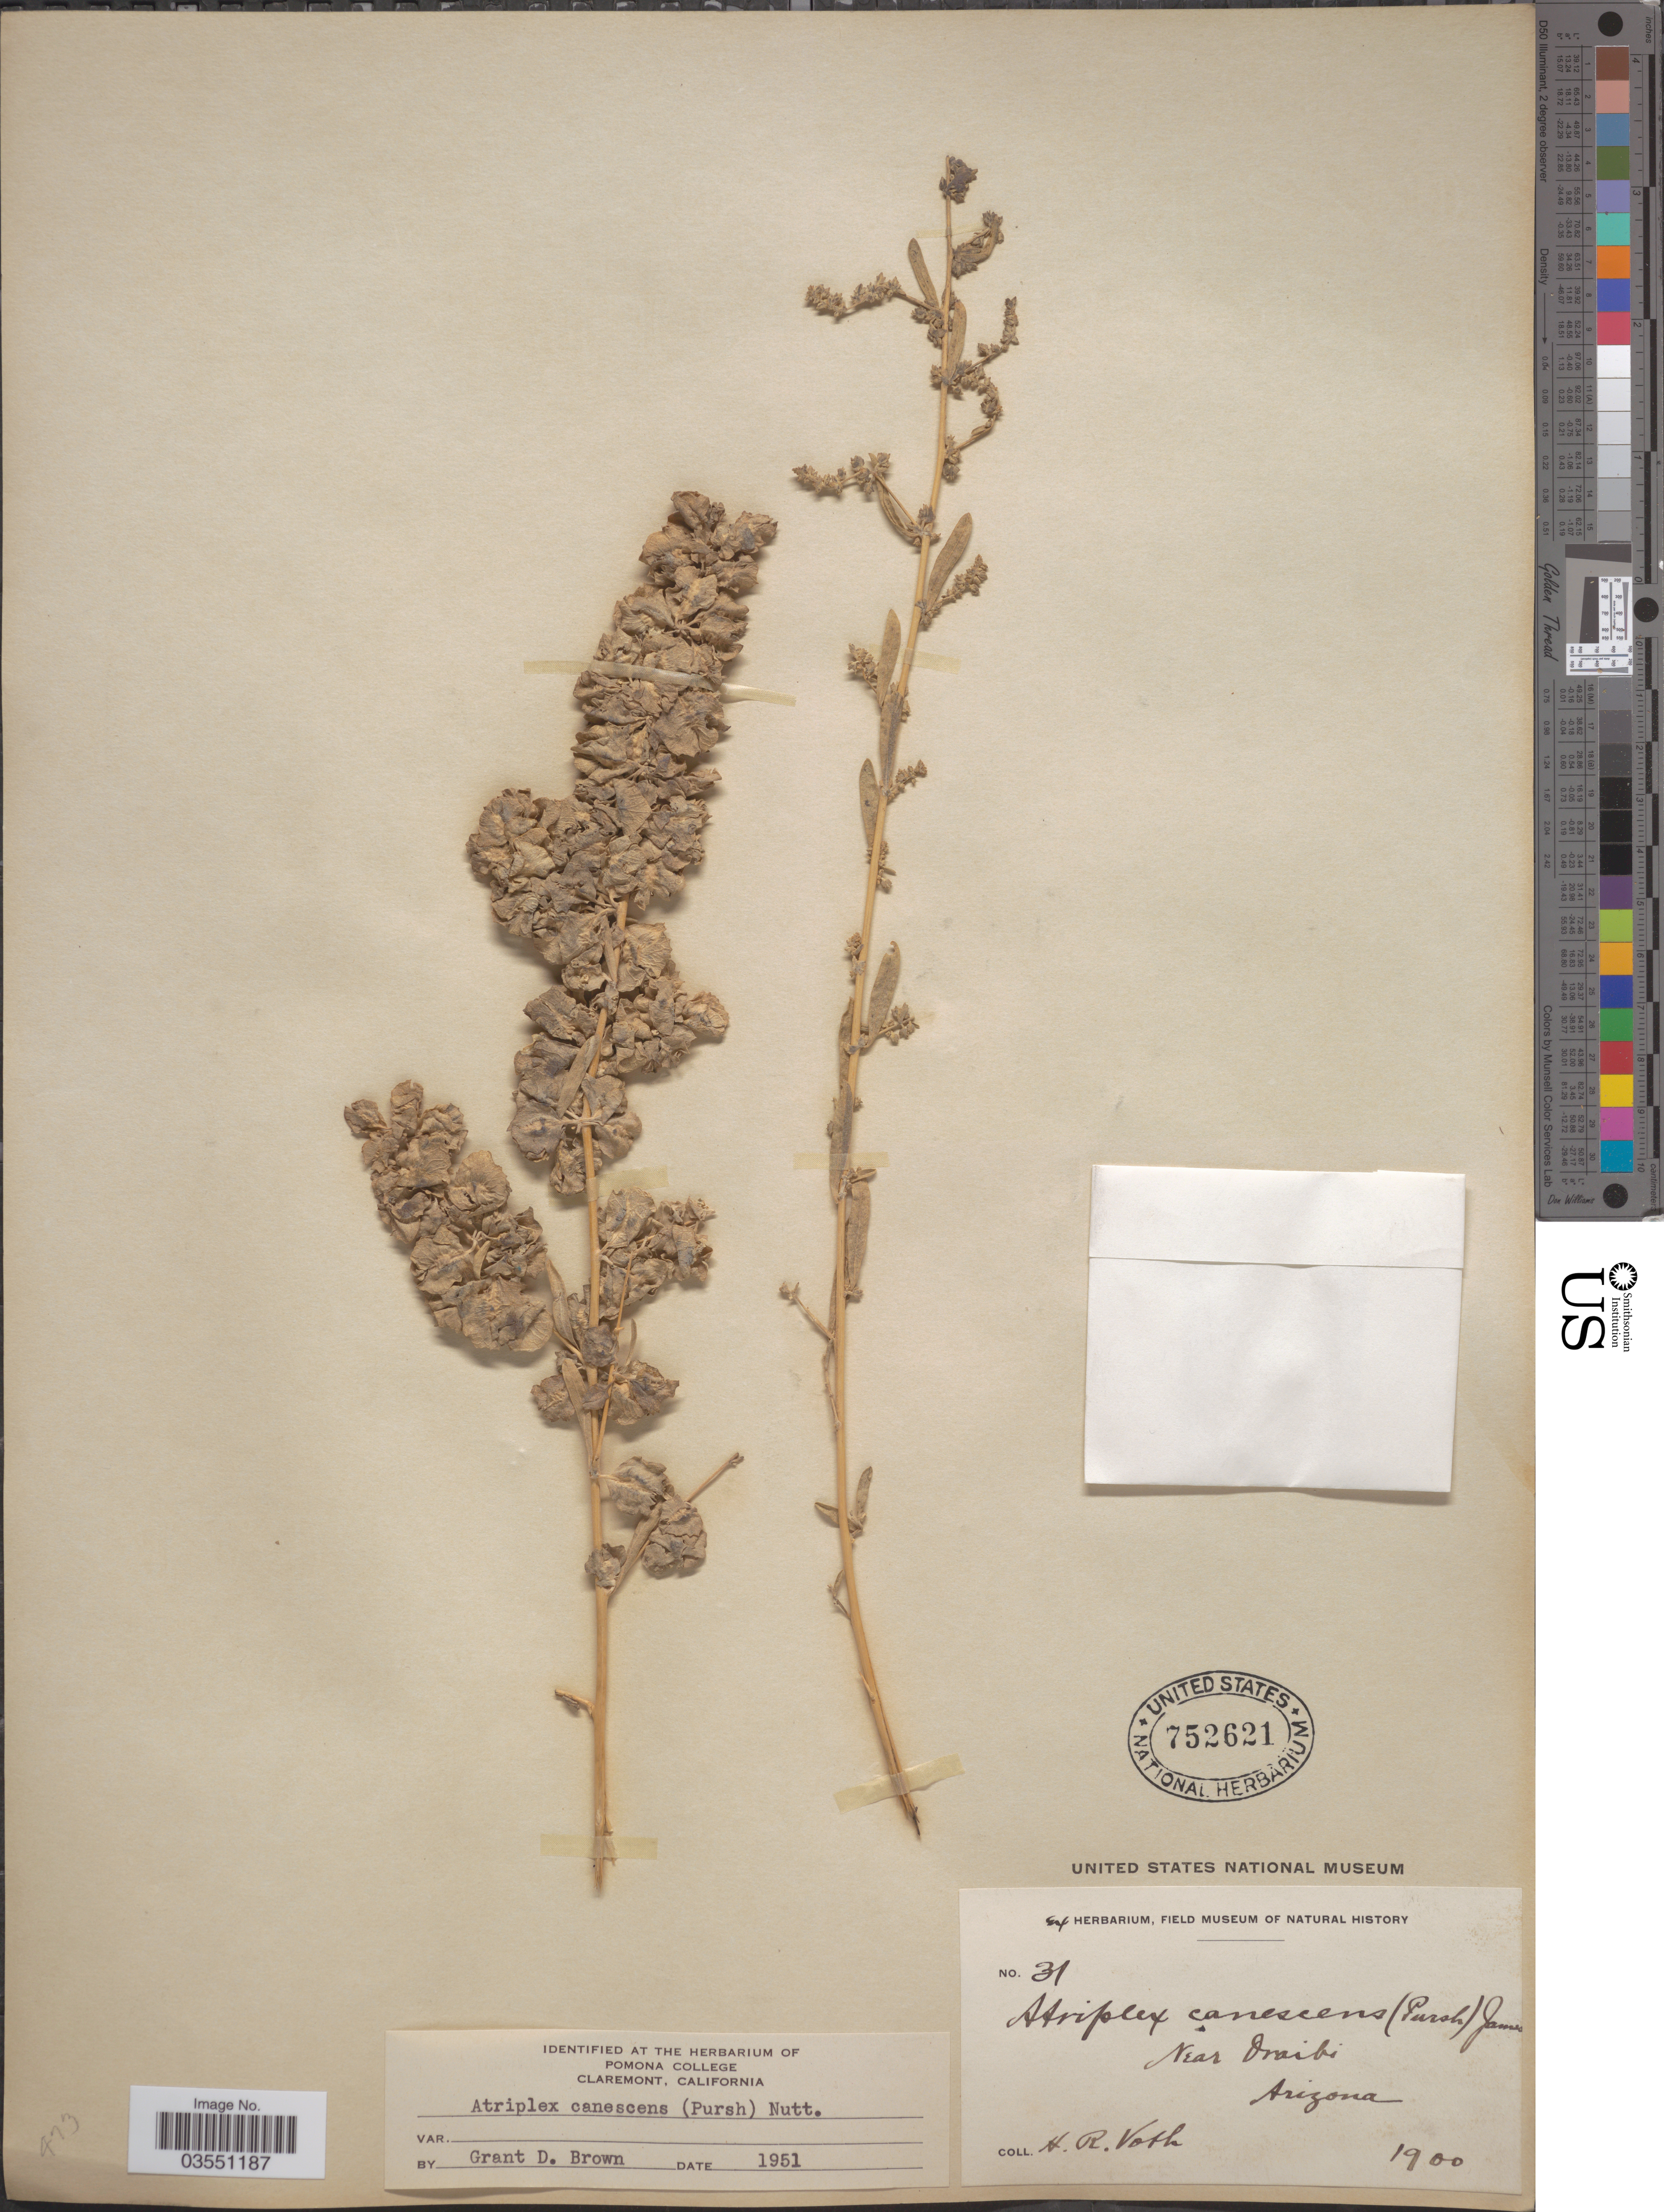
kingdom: Plantae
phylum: Tracheophyta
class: Magnoliopsida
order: Caryophyllales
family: Amaranthaceae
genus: Atriplex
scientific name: Atriplex canescens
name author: (Pursh) Nutt.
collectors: H. Voth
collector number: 31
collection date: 1900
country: United States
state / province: Arizona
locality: Near Oraibi.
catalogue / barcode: US 752621